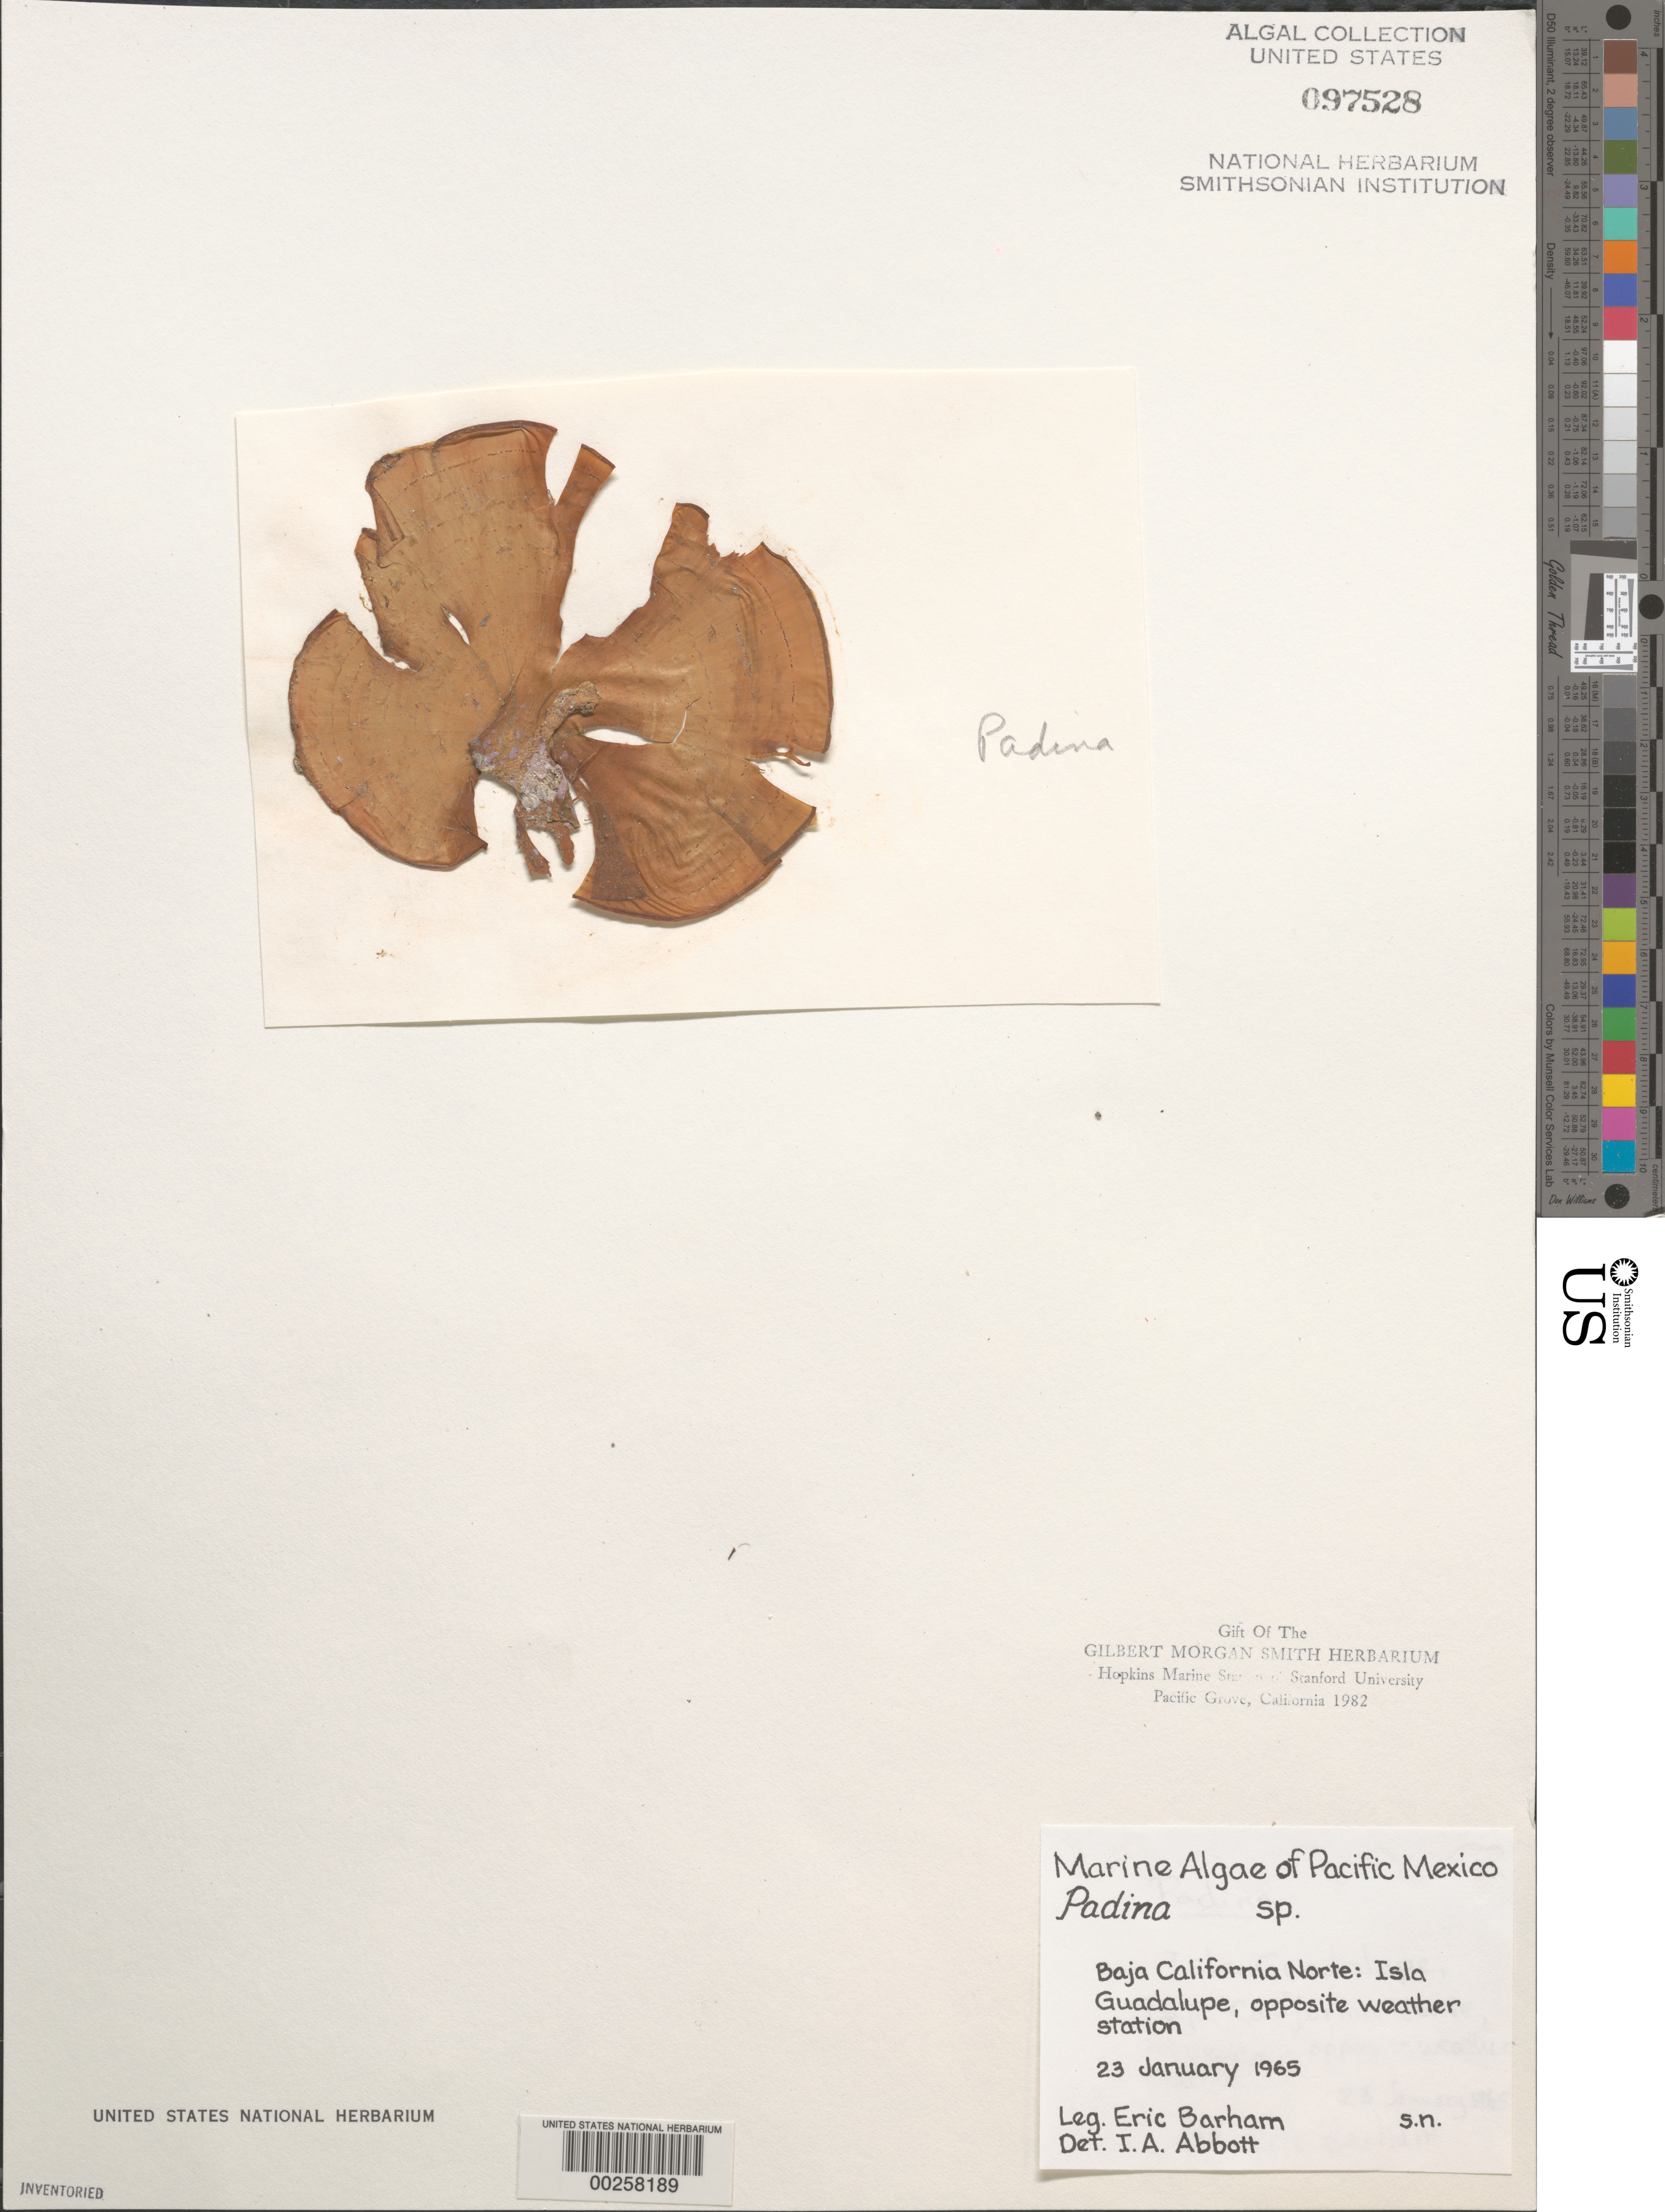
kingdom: Chromista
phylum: Ochrophyta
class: Phaeophyceae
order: Dictyotales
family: Dictyotaceae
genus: Padina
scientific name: Padina sp.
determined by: Abbott, Isabella A.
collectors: E. Barham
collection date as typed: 23 Jan 1965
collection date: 1965-01-23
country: Mexico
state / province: Baja California Norte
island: Isla Guadalupe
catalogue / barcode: US 97528